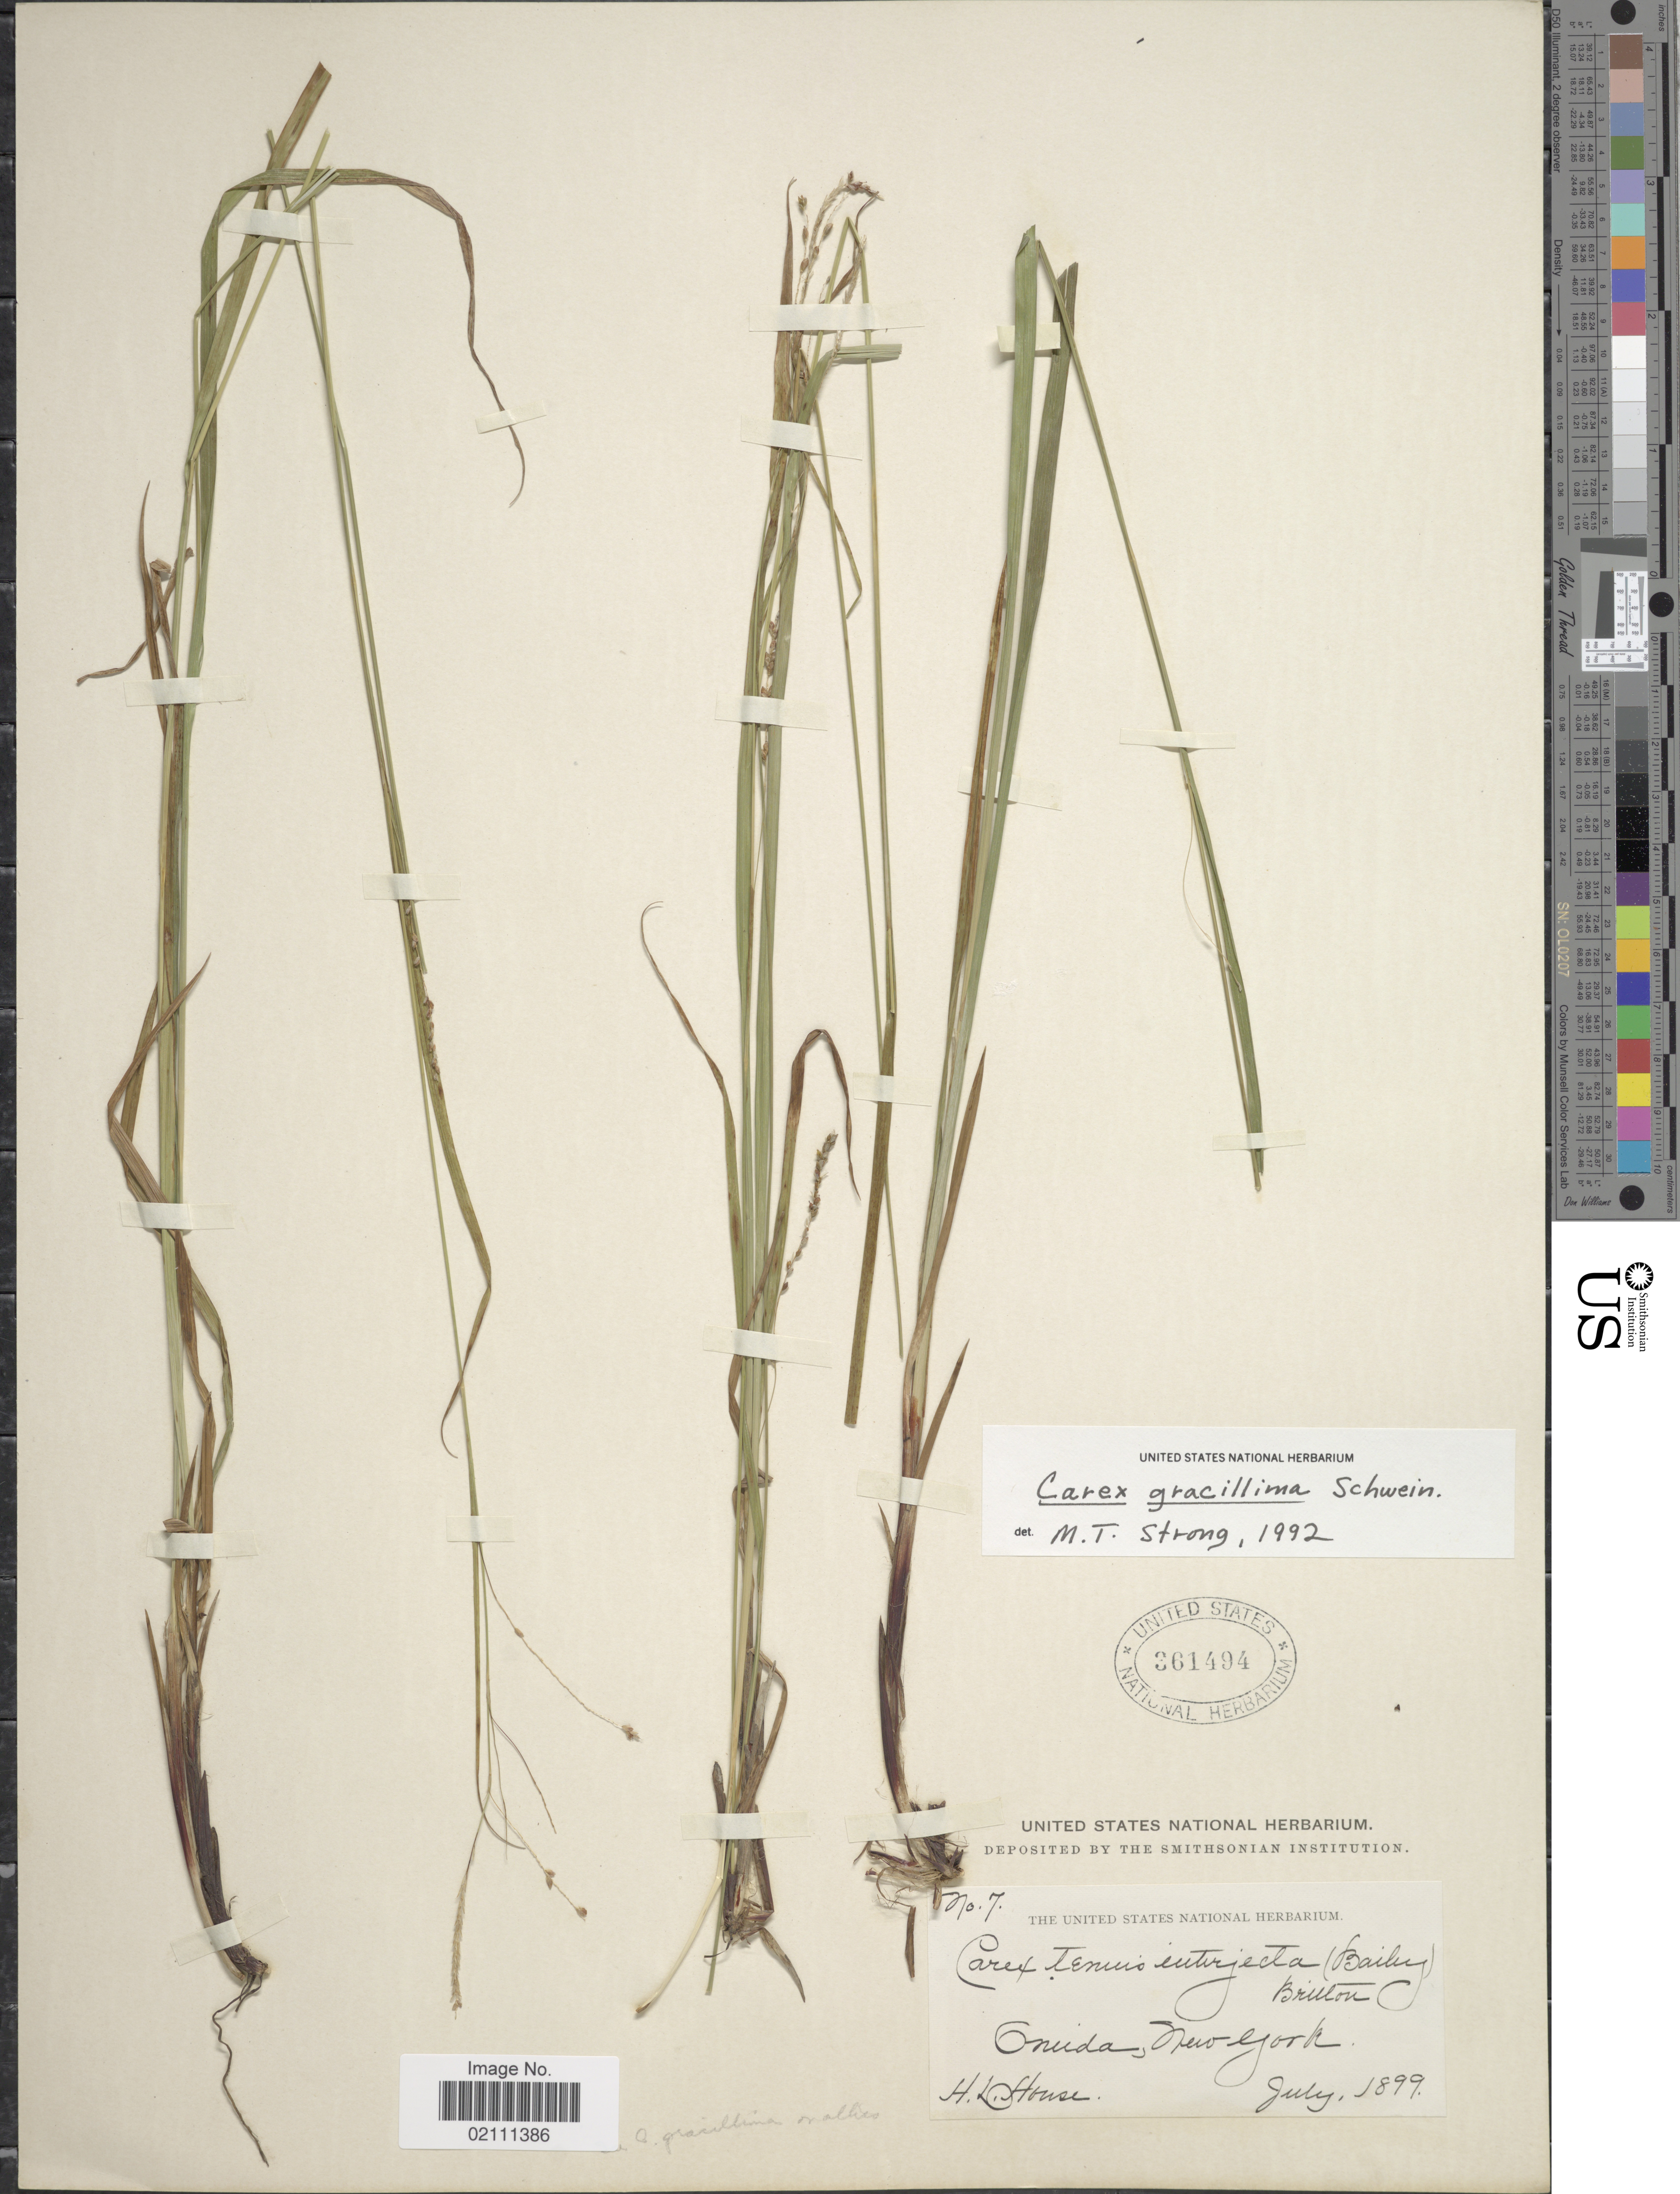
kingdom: Plantae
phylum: Tracheophyta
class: Liliopsida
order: Poales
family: Cyperaceae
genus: Carex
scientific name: Carex gracillima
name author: Schwein.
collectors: H. D. House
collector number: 7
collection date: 1899-07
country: United States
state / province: New York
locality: Oneida.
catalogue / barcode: US 361494